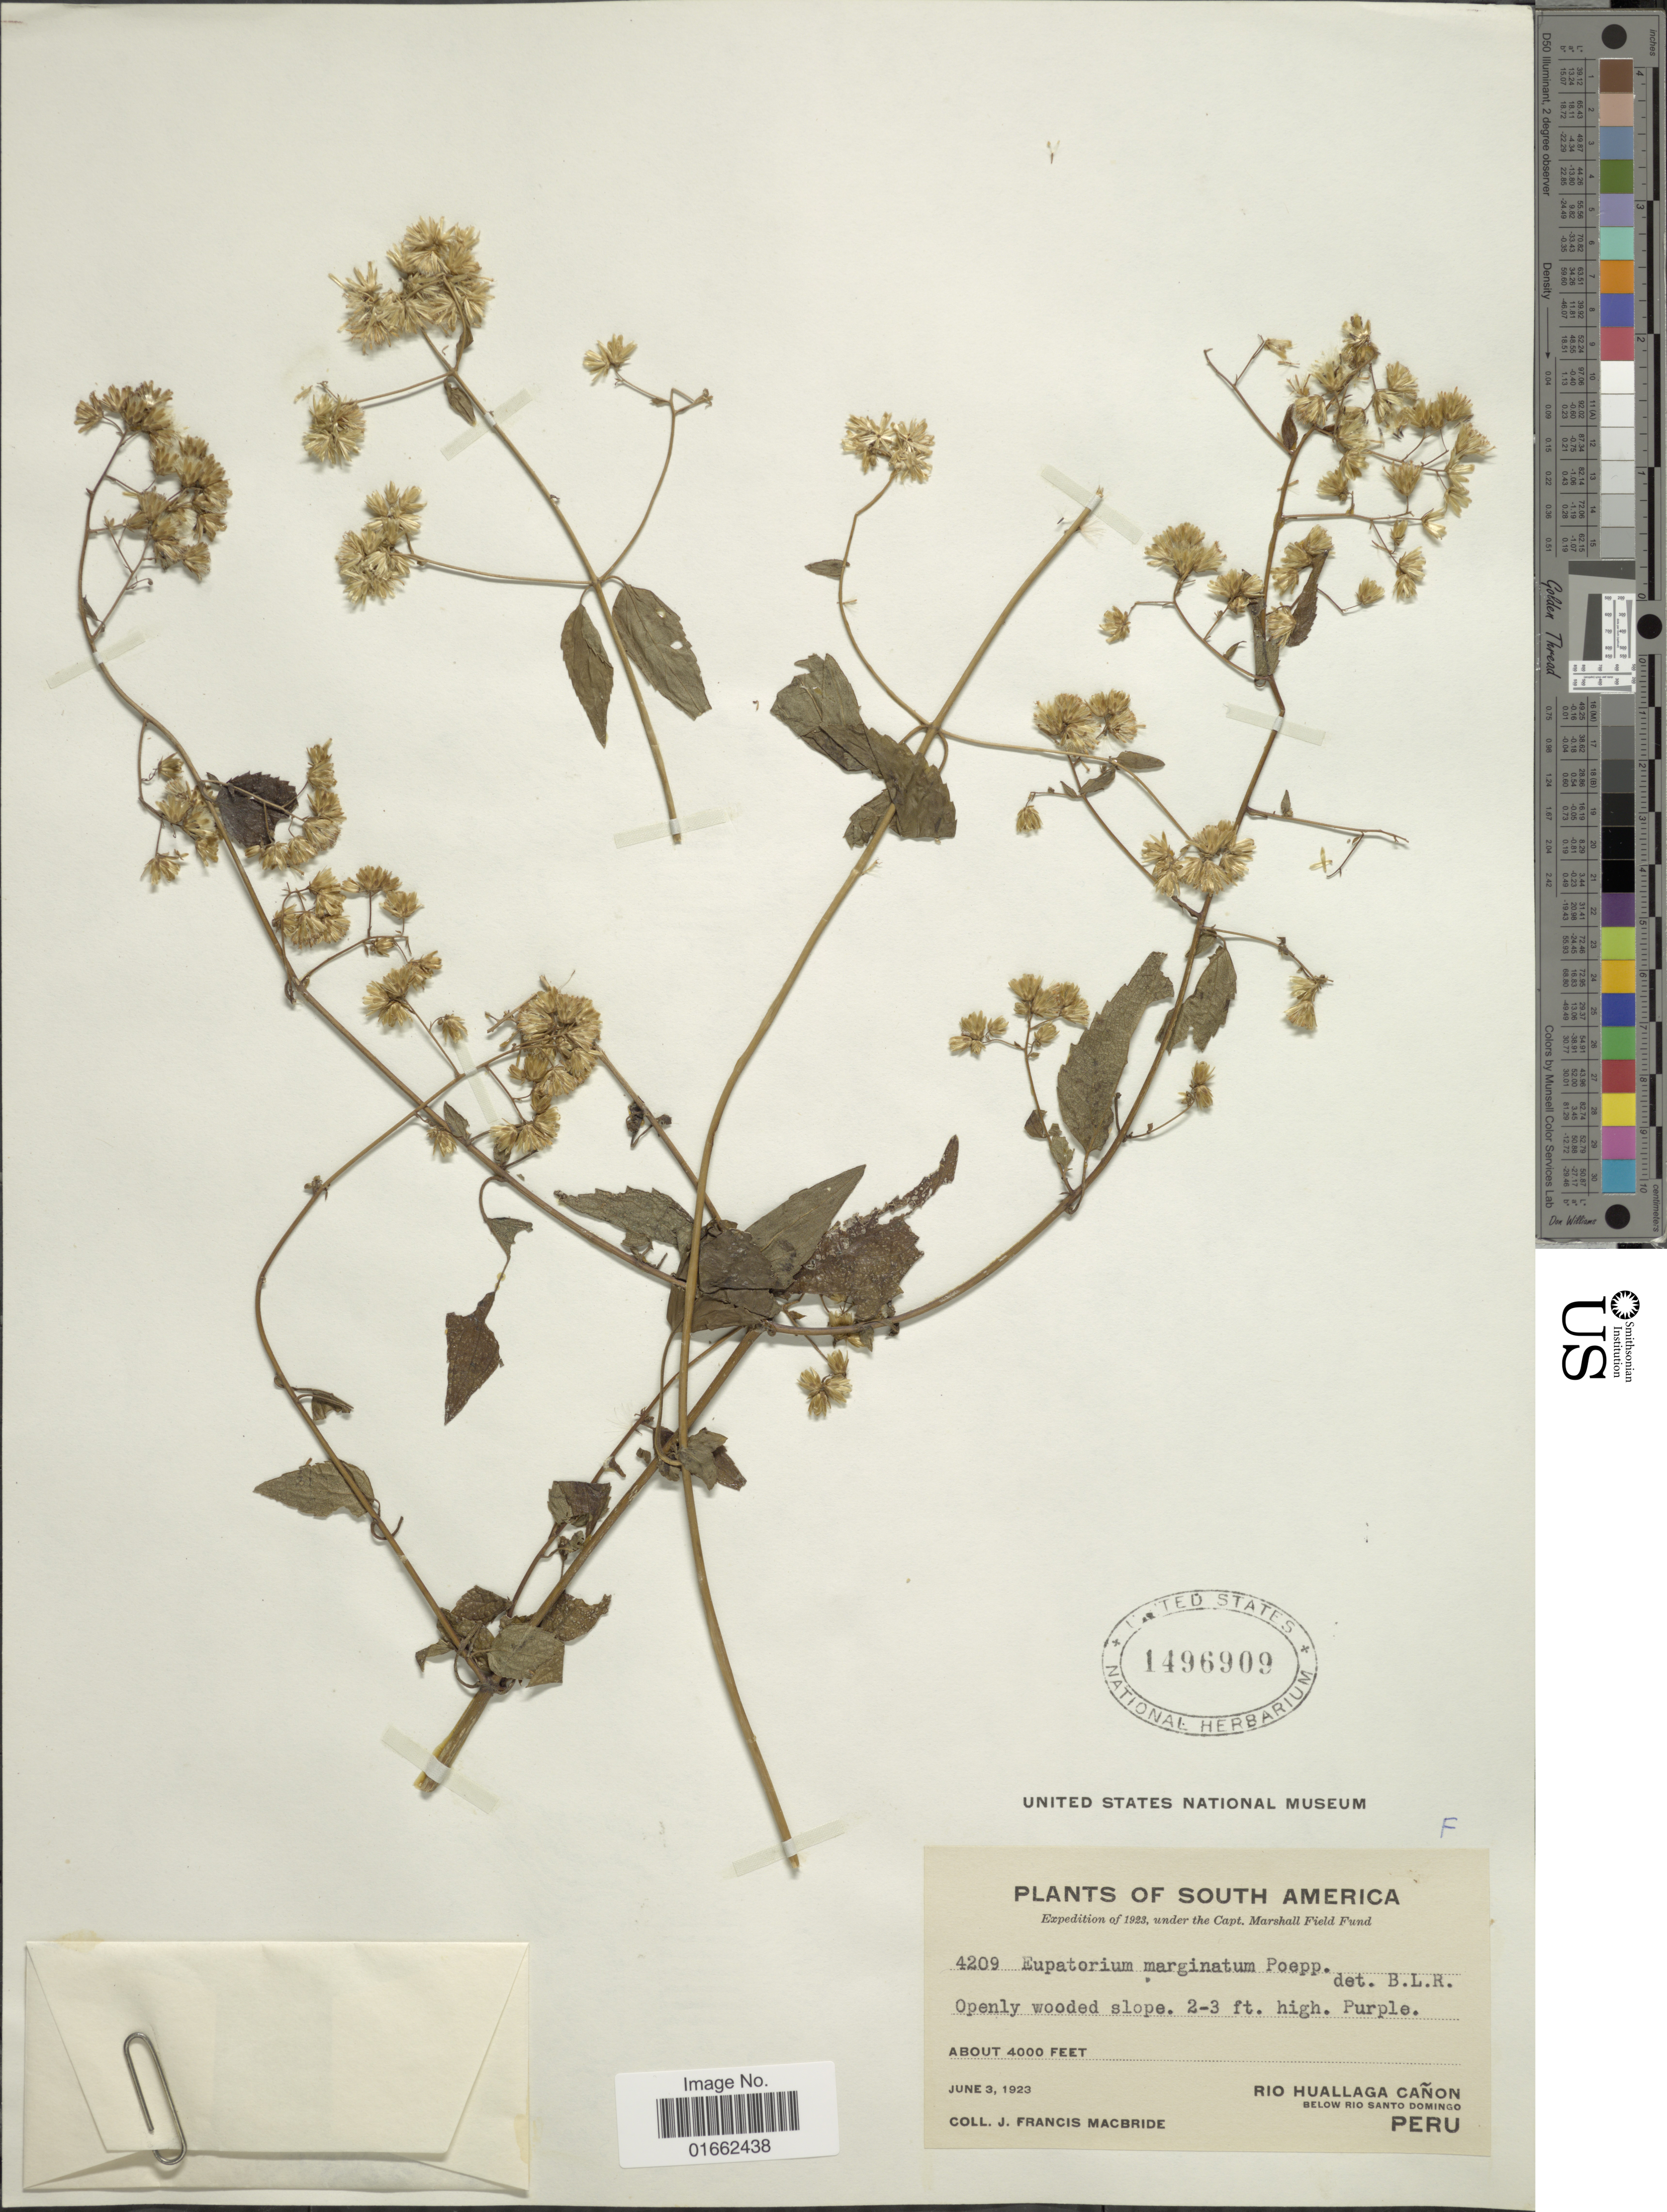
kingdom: Plantae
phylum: Tracheophyta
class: Magnoliopsida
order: Asterales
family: Asteraceae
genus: Fleischmannia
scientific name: Fleischmannia marginata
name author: (Poepp. & Endl.) R.M. King & H. Rob.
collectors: J. F. Macbride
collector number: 4209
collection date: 1923-06-03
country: Peru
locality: Rio Huallaga Cañon, below Rio Santo Domingo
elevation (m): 1219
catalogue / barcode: US 1496909